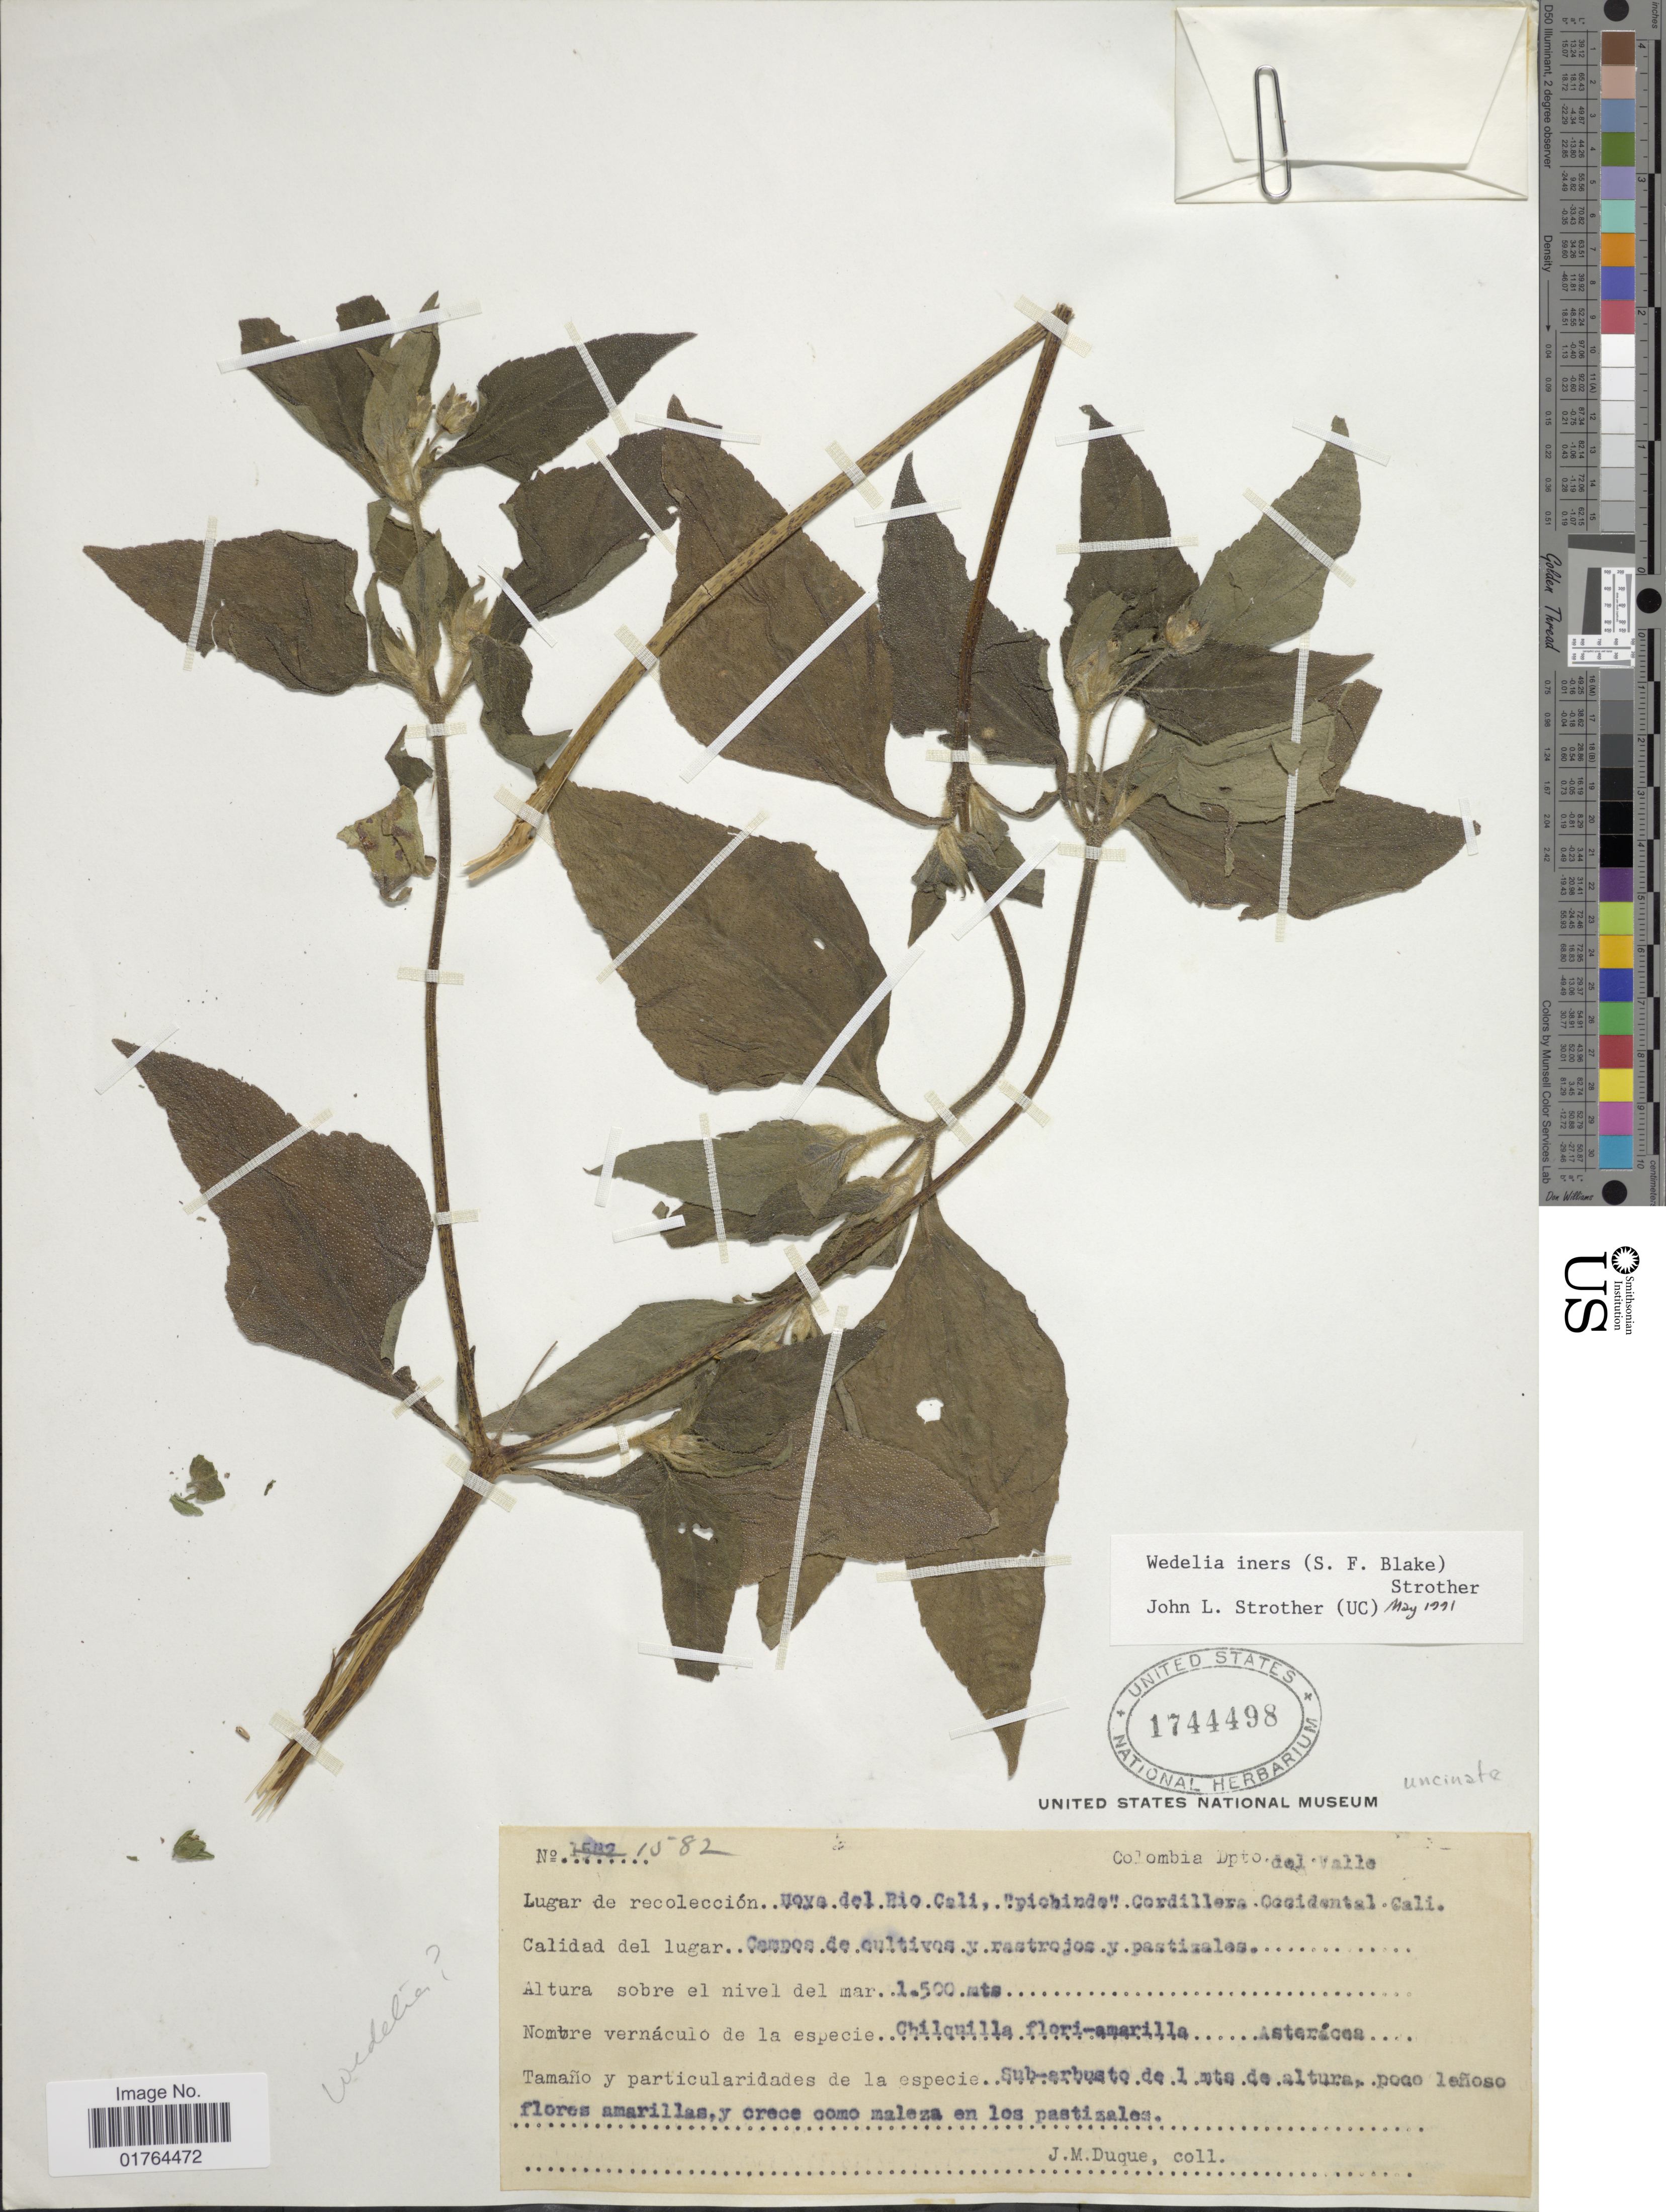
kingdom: Plantae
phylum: Tracheophyta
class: Magnoliopsida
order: Asterales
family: Asteraceae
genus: Wedelia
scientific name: Wedelia iners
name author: (S.F. Blake) Strother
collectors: J. Duque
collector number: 1582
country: Colombia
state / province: Valle del Cauca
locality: Dpto. del Valle, Hoya del Rio Cali, Pichinde, Cordillera Occidental Cali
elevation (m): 1500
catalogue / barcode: US 1744498